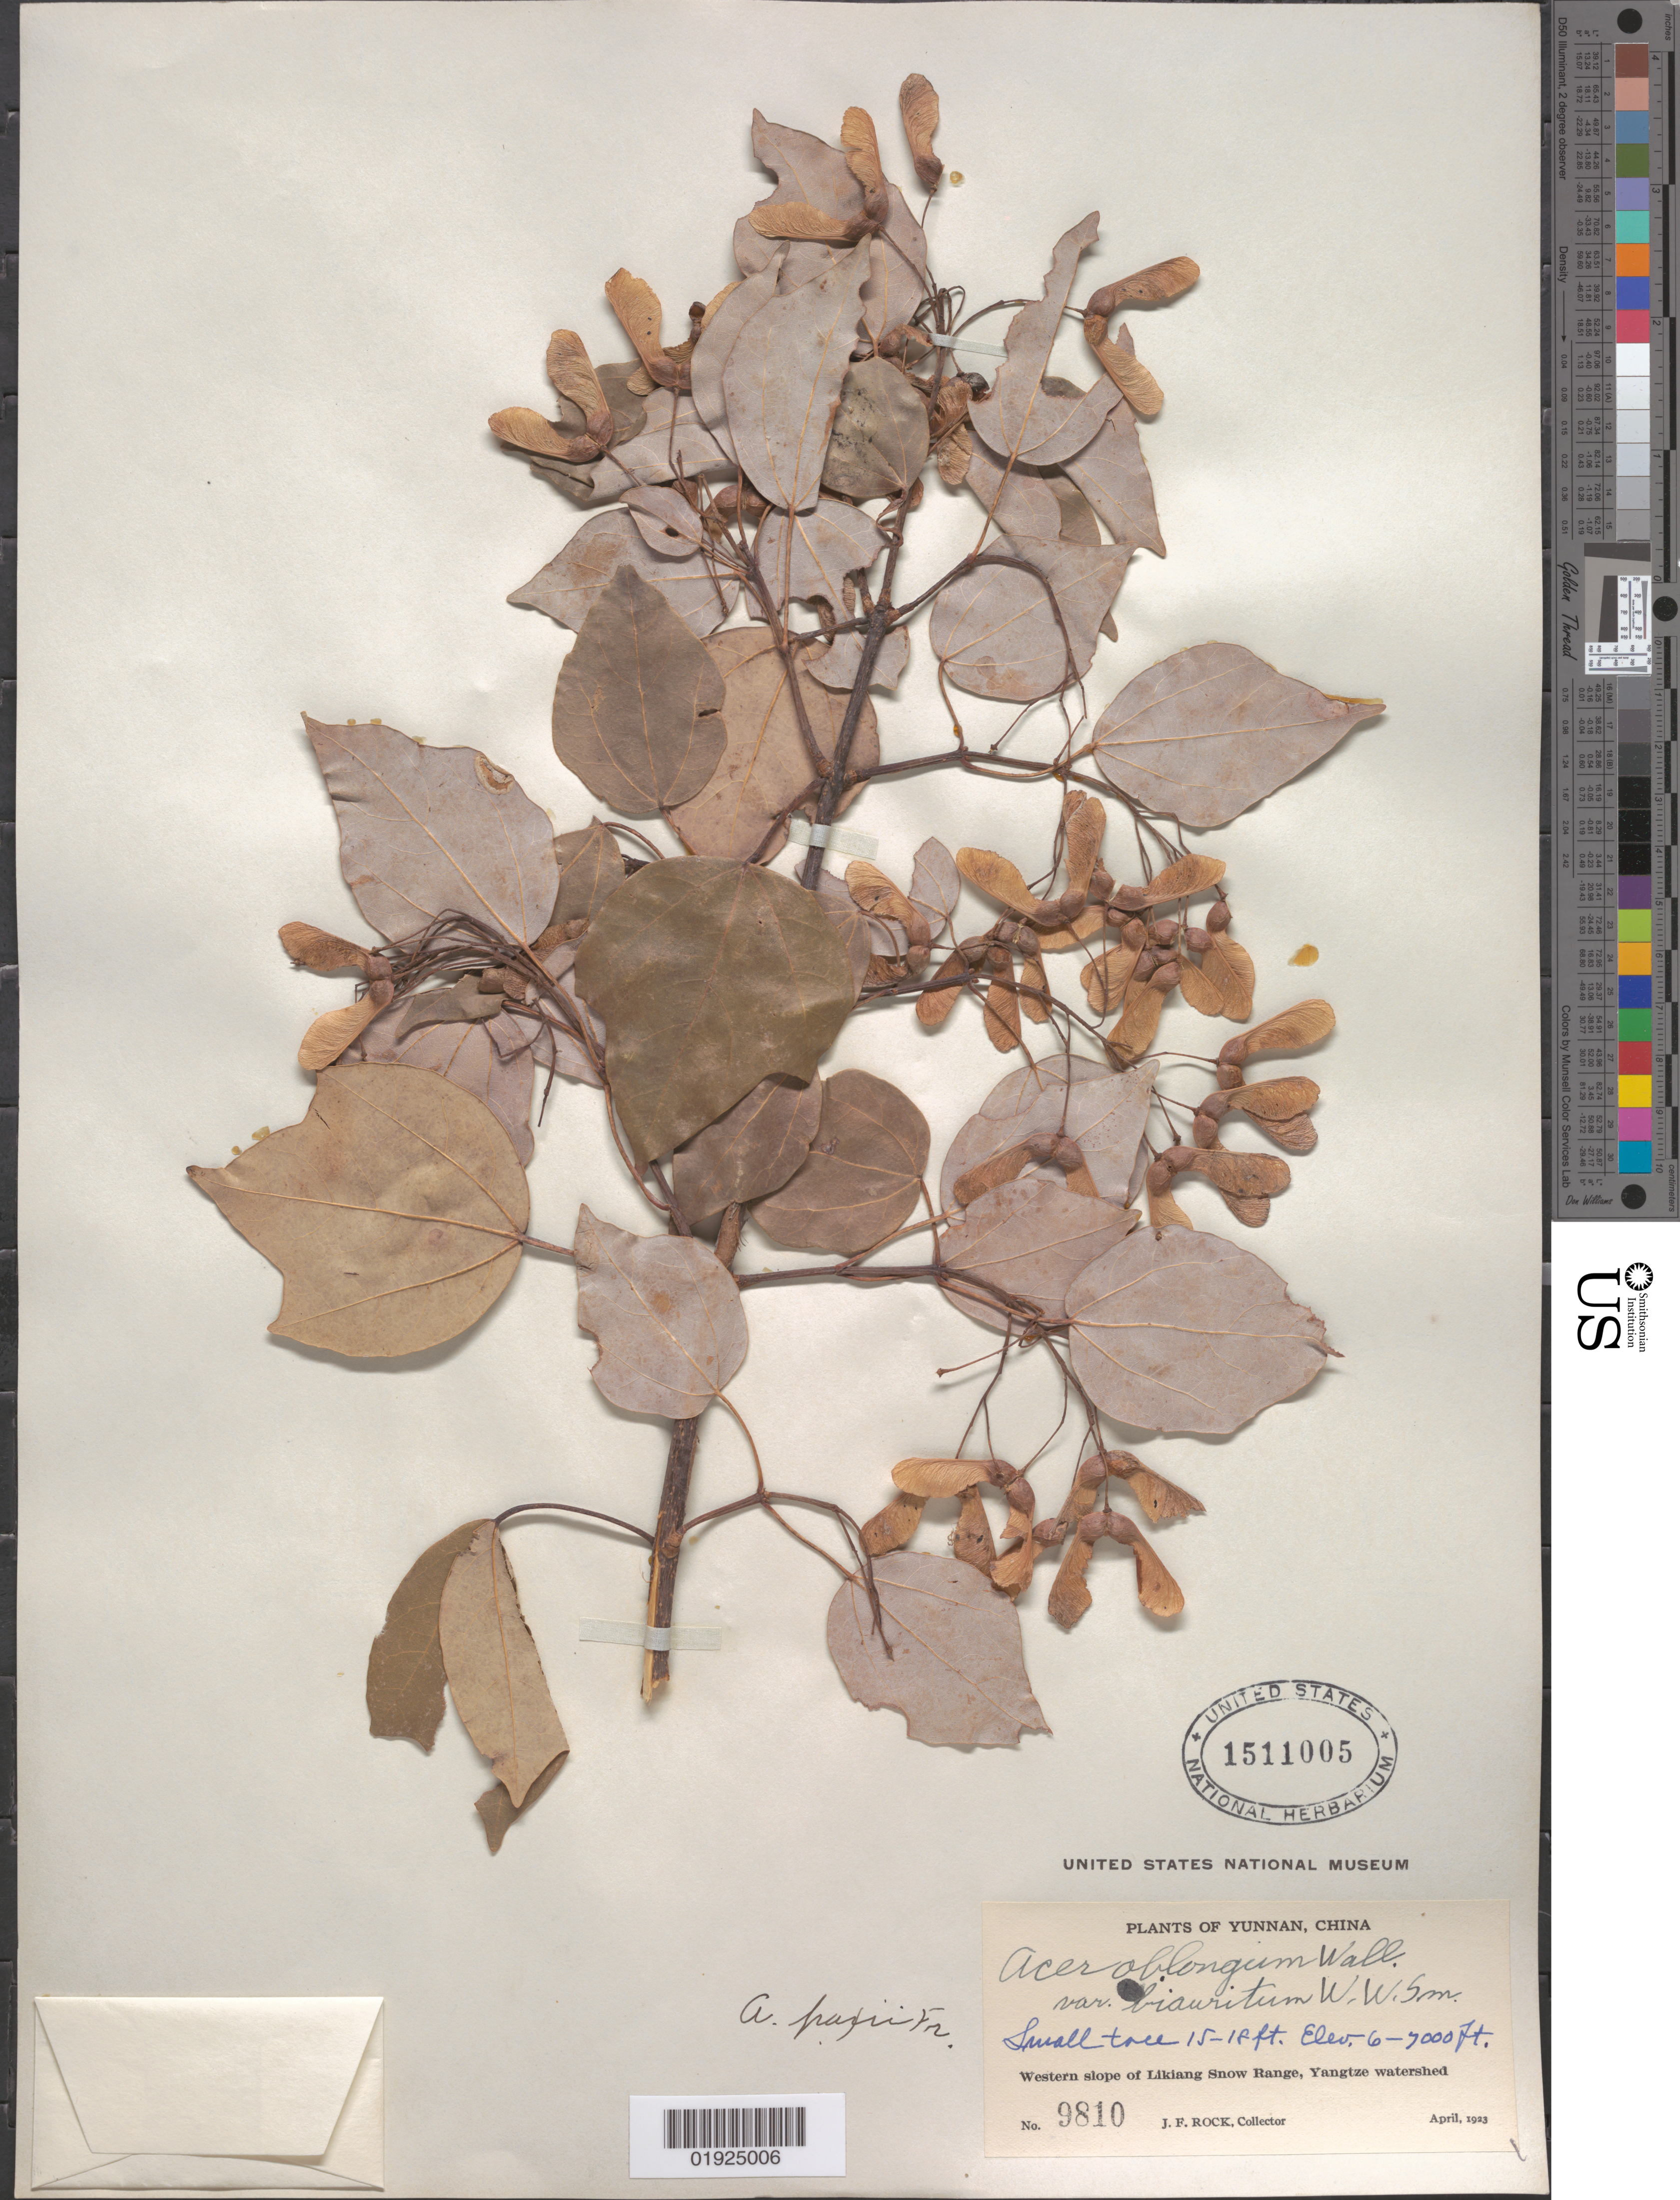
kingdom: Plantae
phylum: Tracheophyta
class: Magnoliopsida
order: Sapindales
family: Sapindaceae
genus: Acer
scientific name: Acer paxii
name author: Franch.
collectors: J. F. Rock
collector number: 9810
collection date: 1923-04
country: China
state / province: Yunnan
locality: Western slope of Likiang Snow Range, Yangtze watershed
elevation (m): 1829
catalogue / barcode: US 1511005